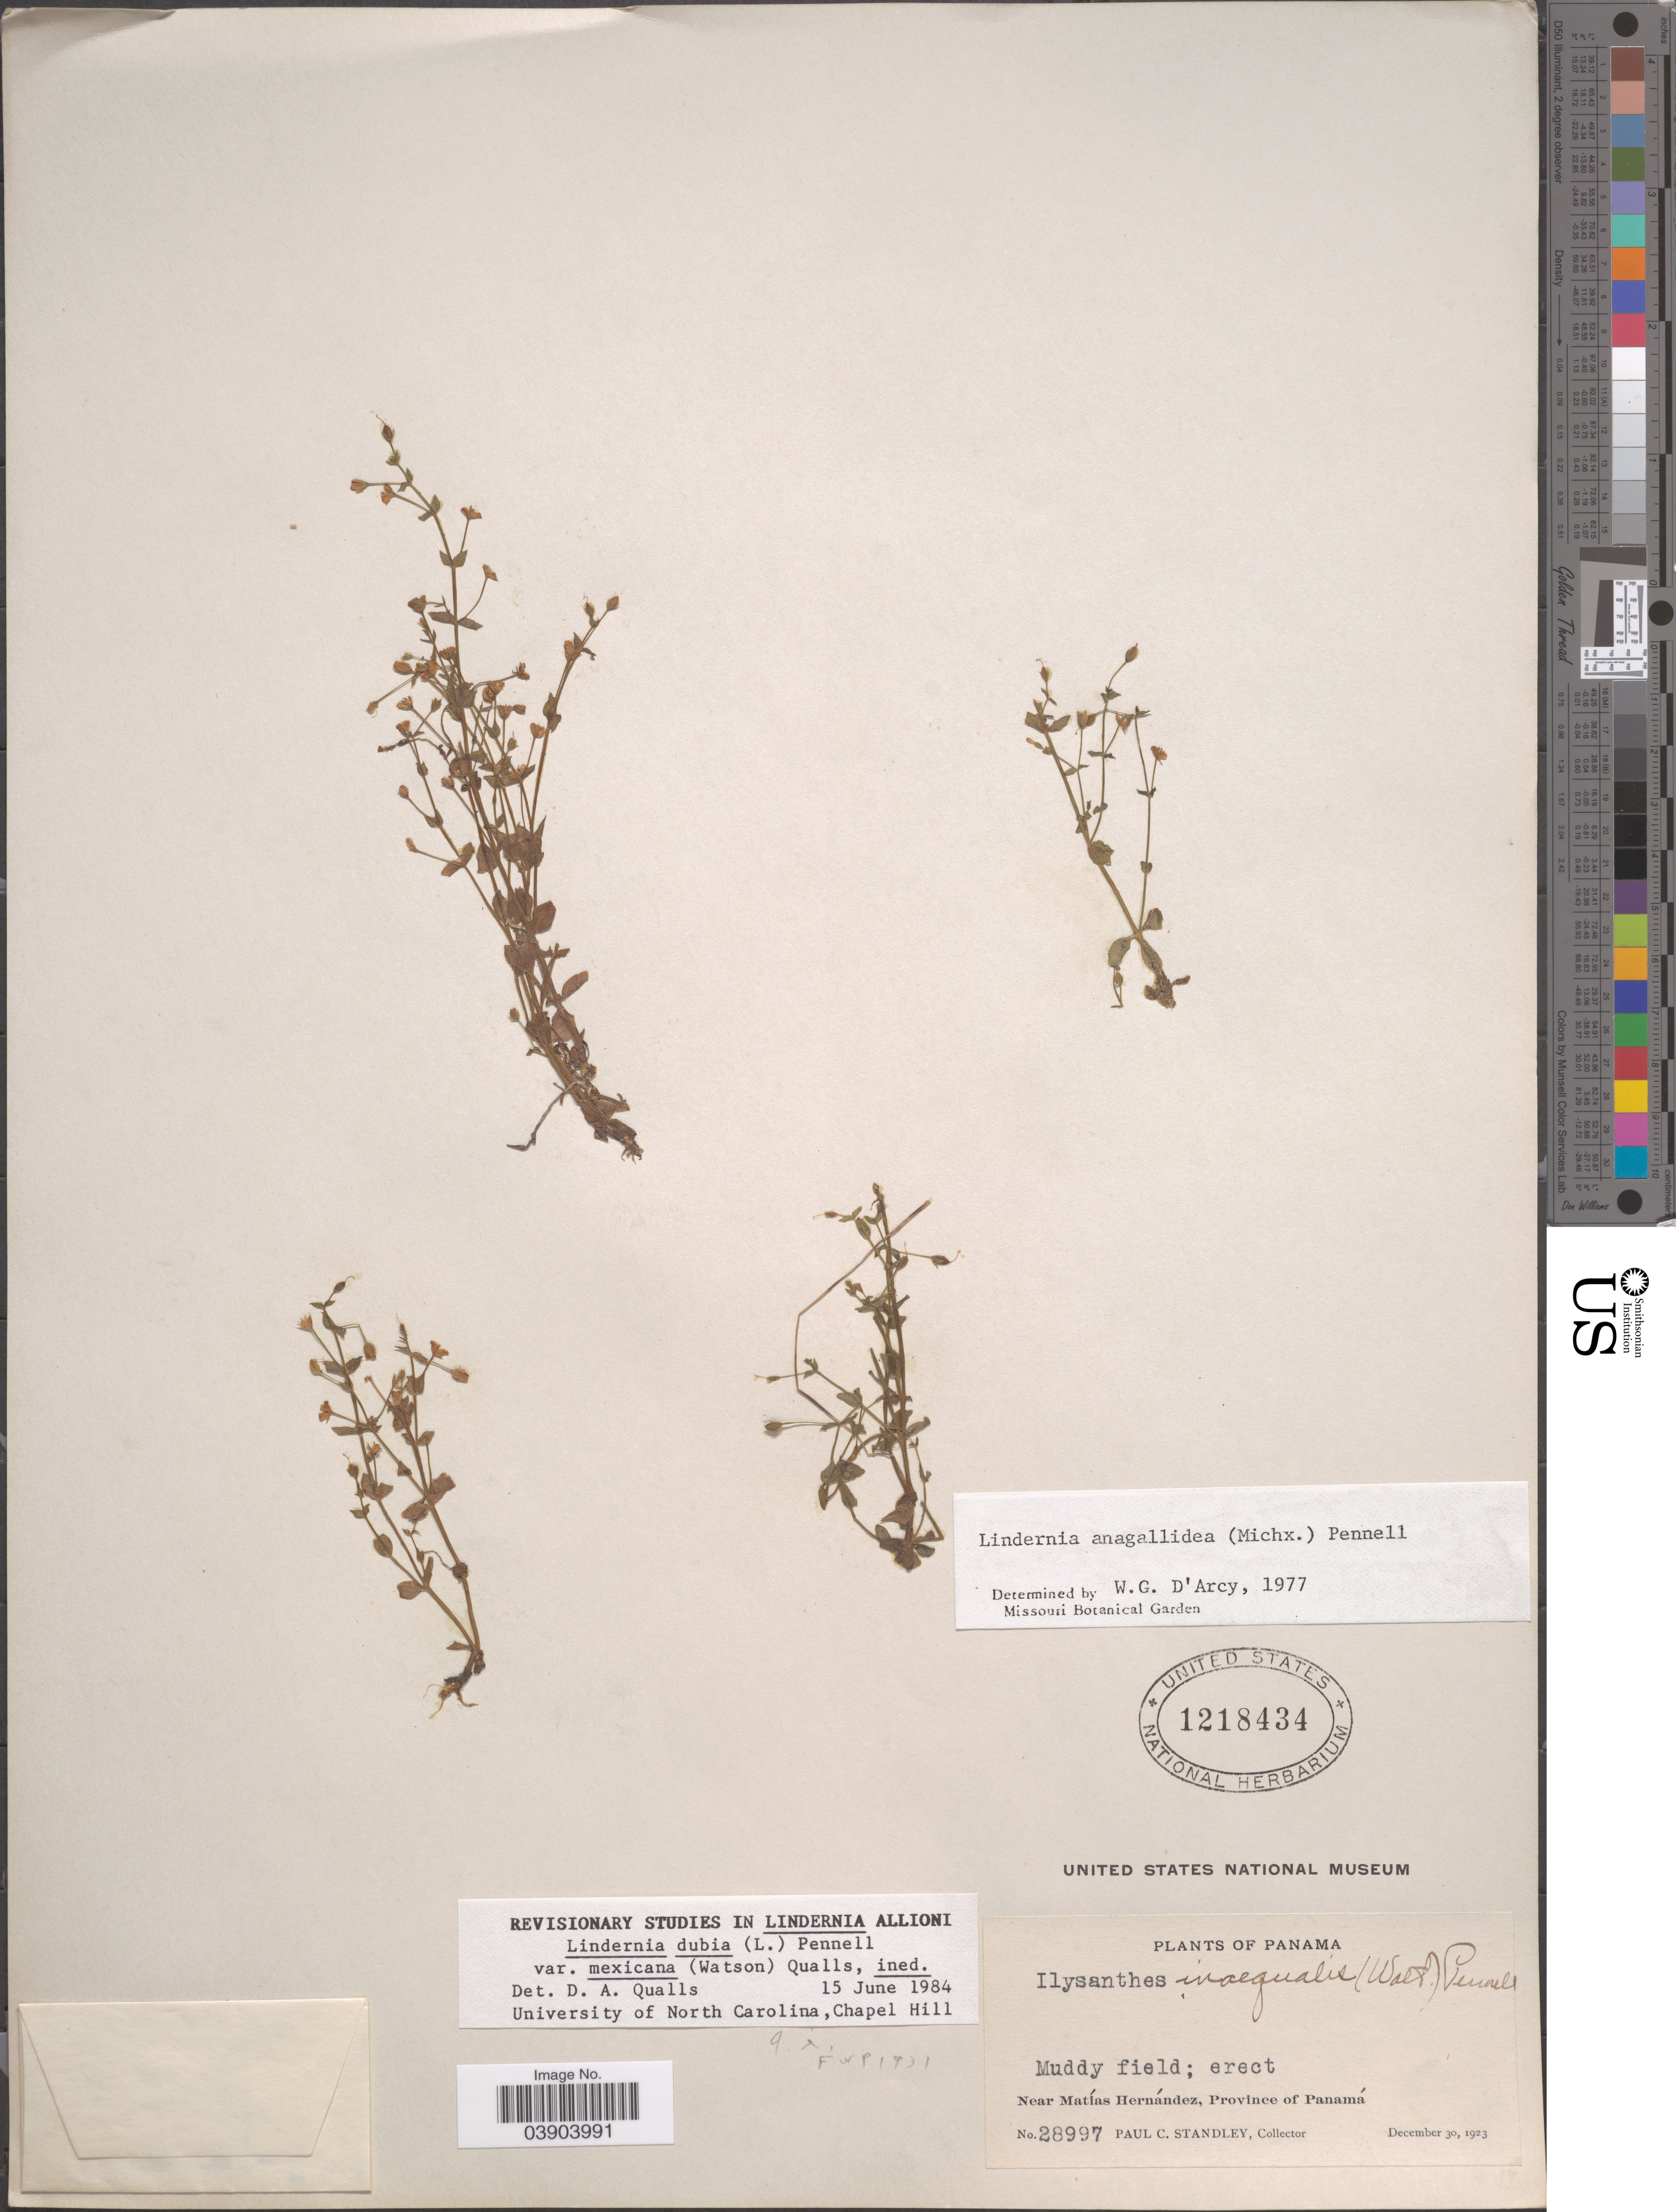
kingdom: Plantae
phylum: Tracheophyta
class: Magnoliopsida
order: Lamiales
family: Linderniaceae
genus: Lindernia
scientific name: Lindernia dubia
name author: (L.) Pennell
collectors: P. C. Standley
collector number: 28997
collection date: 1923-12-30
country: Panama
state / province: Panamá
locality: Near Matías Hernández.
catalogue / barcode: US 1218434